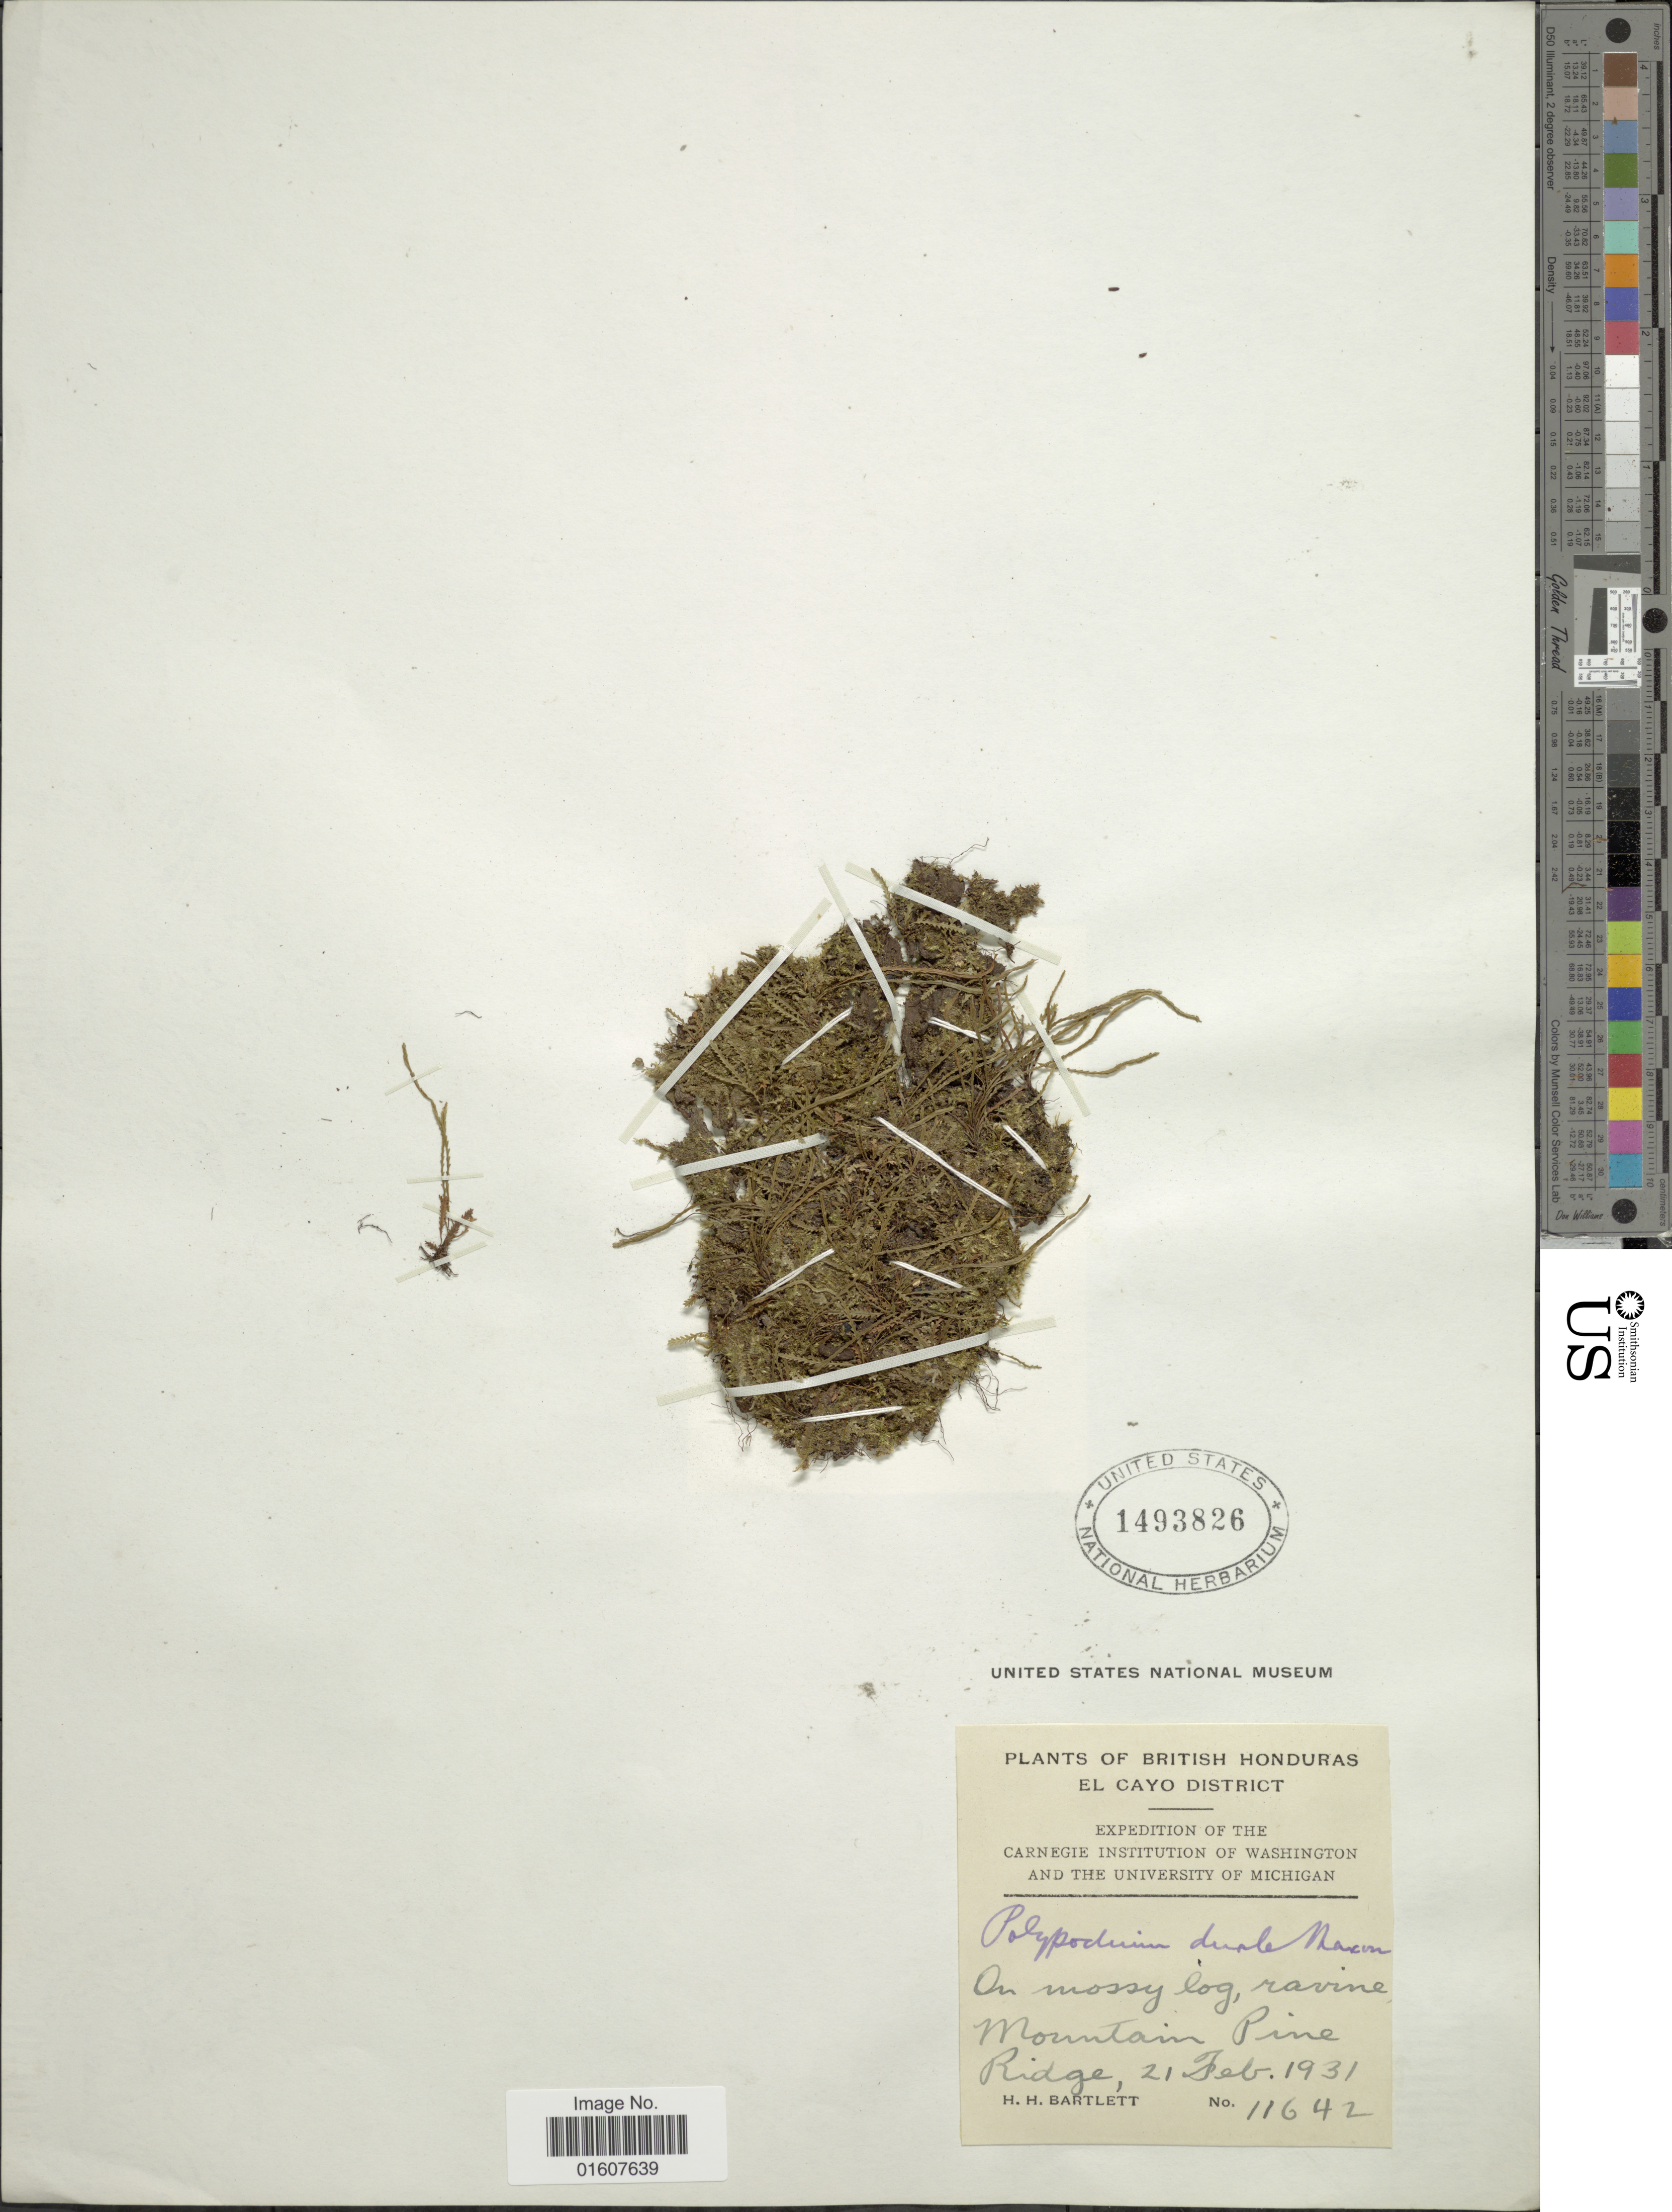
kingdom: Plantae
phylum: Tracheophyta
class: Polypodiopsida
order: Polypodiales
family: Polypodiaceae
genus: Cochlidium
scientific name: Cochlidium serrulatum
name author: (Sw.) L.E. Bishop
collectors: H. H. Bartlett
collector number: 11642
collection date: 1931-02-21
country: Belize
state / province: Cayo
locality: British Honduras, El cao District, on mossy log, ravine, Mountain Pine Ridge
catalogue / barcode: US 1493826